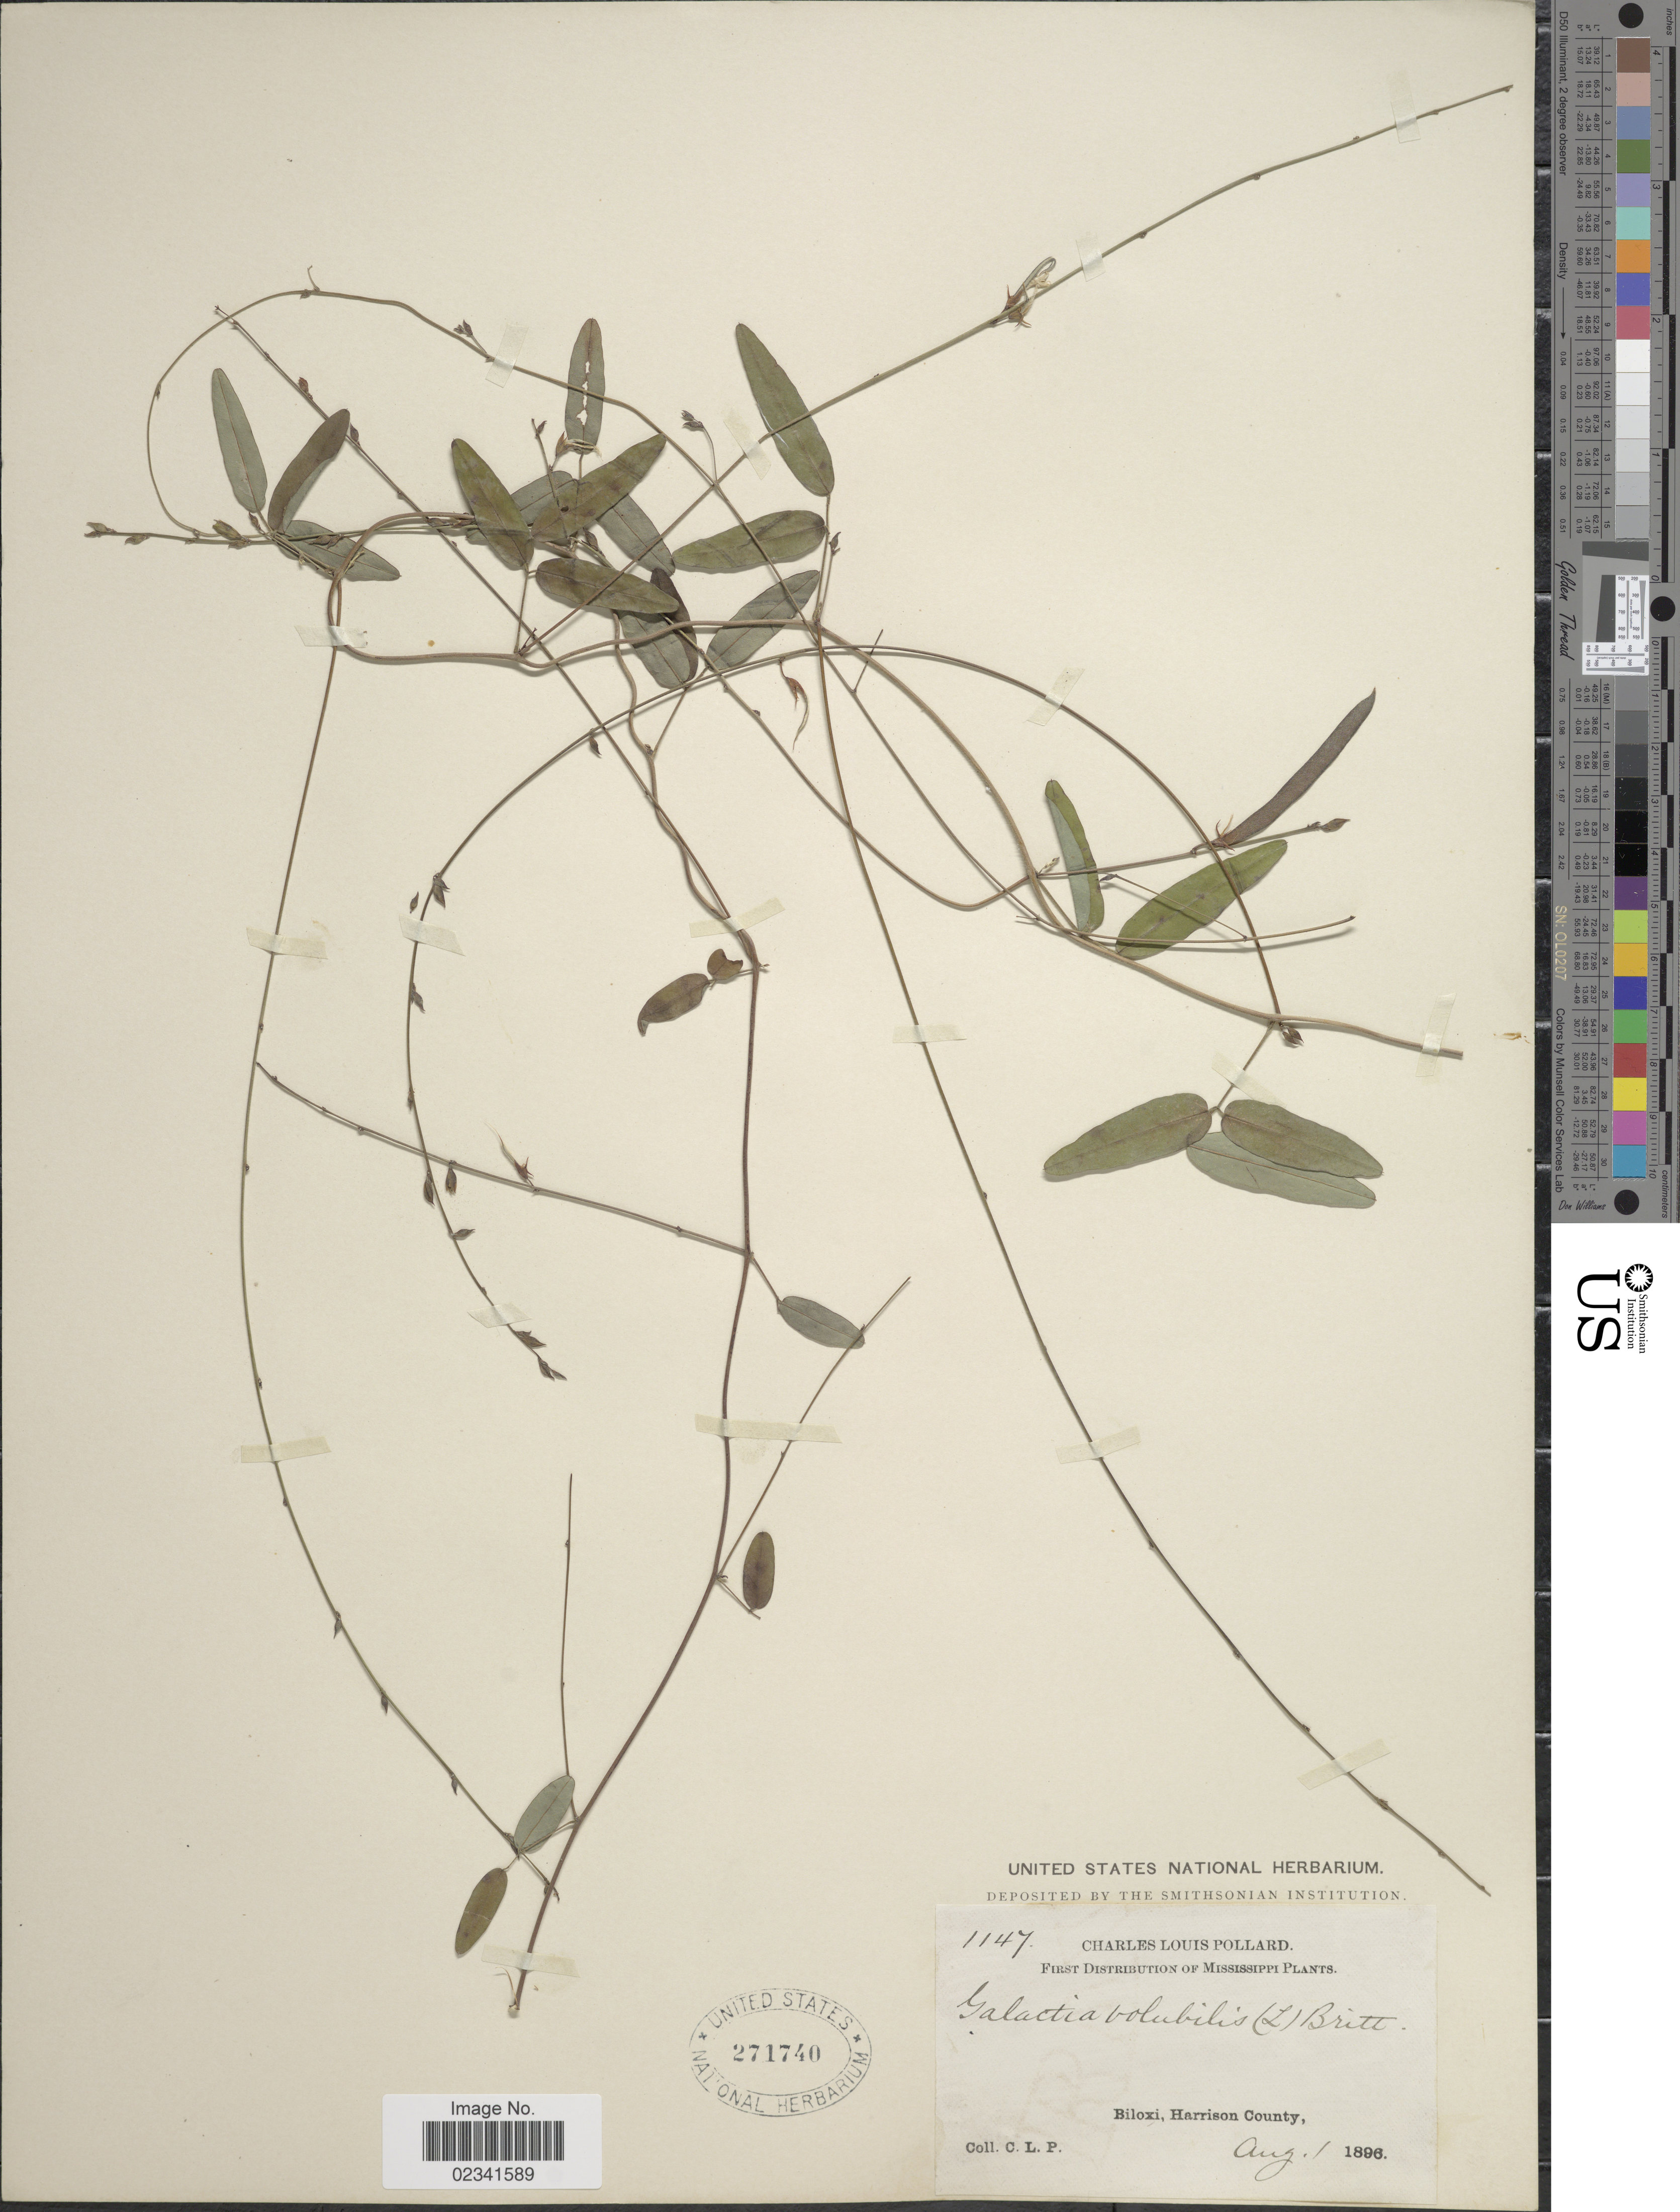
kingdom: Plantae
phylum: Tracheophyta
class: Magnoliopsida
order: Fabales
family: Fabaceae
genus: Galactia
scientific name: Galactia macreei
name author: M.A. Curtis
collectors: C. L. Pollard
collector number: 1147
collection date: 1896-08-01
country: United States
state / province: Mississippi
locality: Biloxi, Harrison County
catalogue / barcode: US 271740